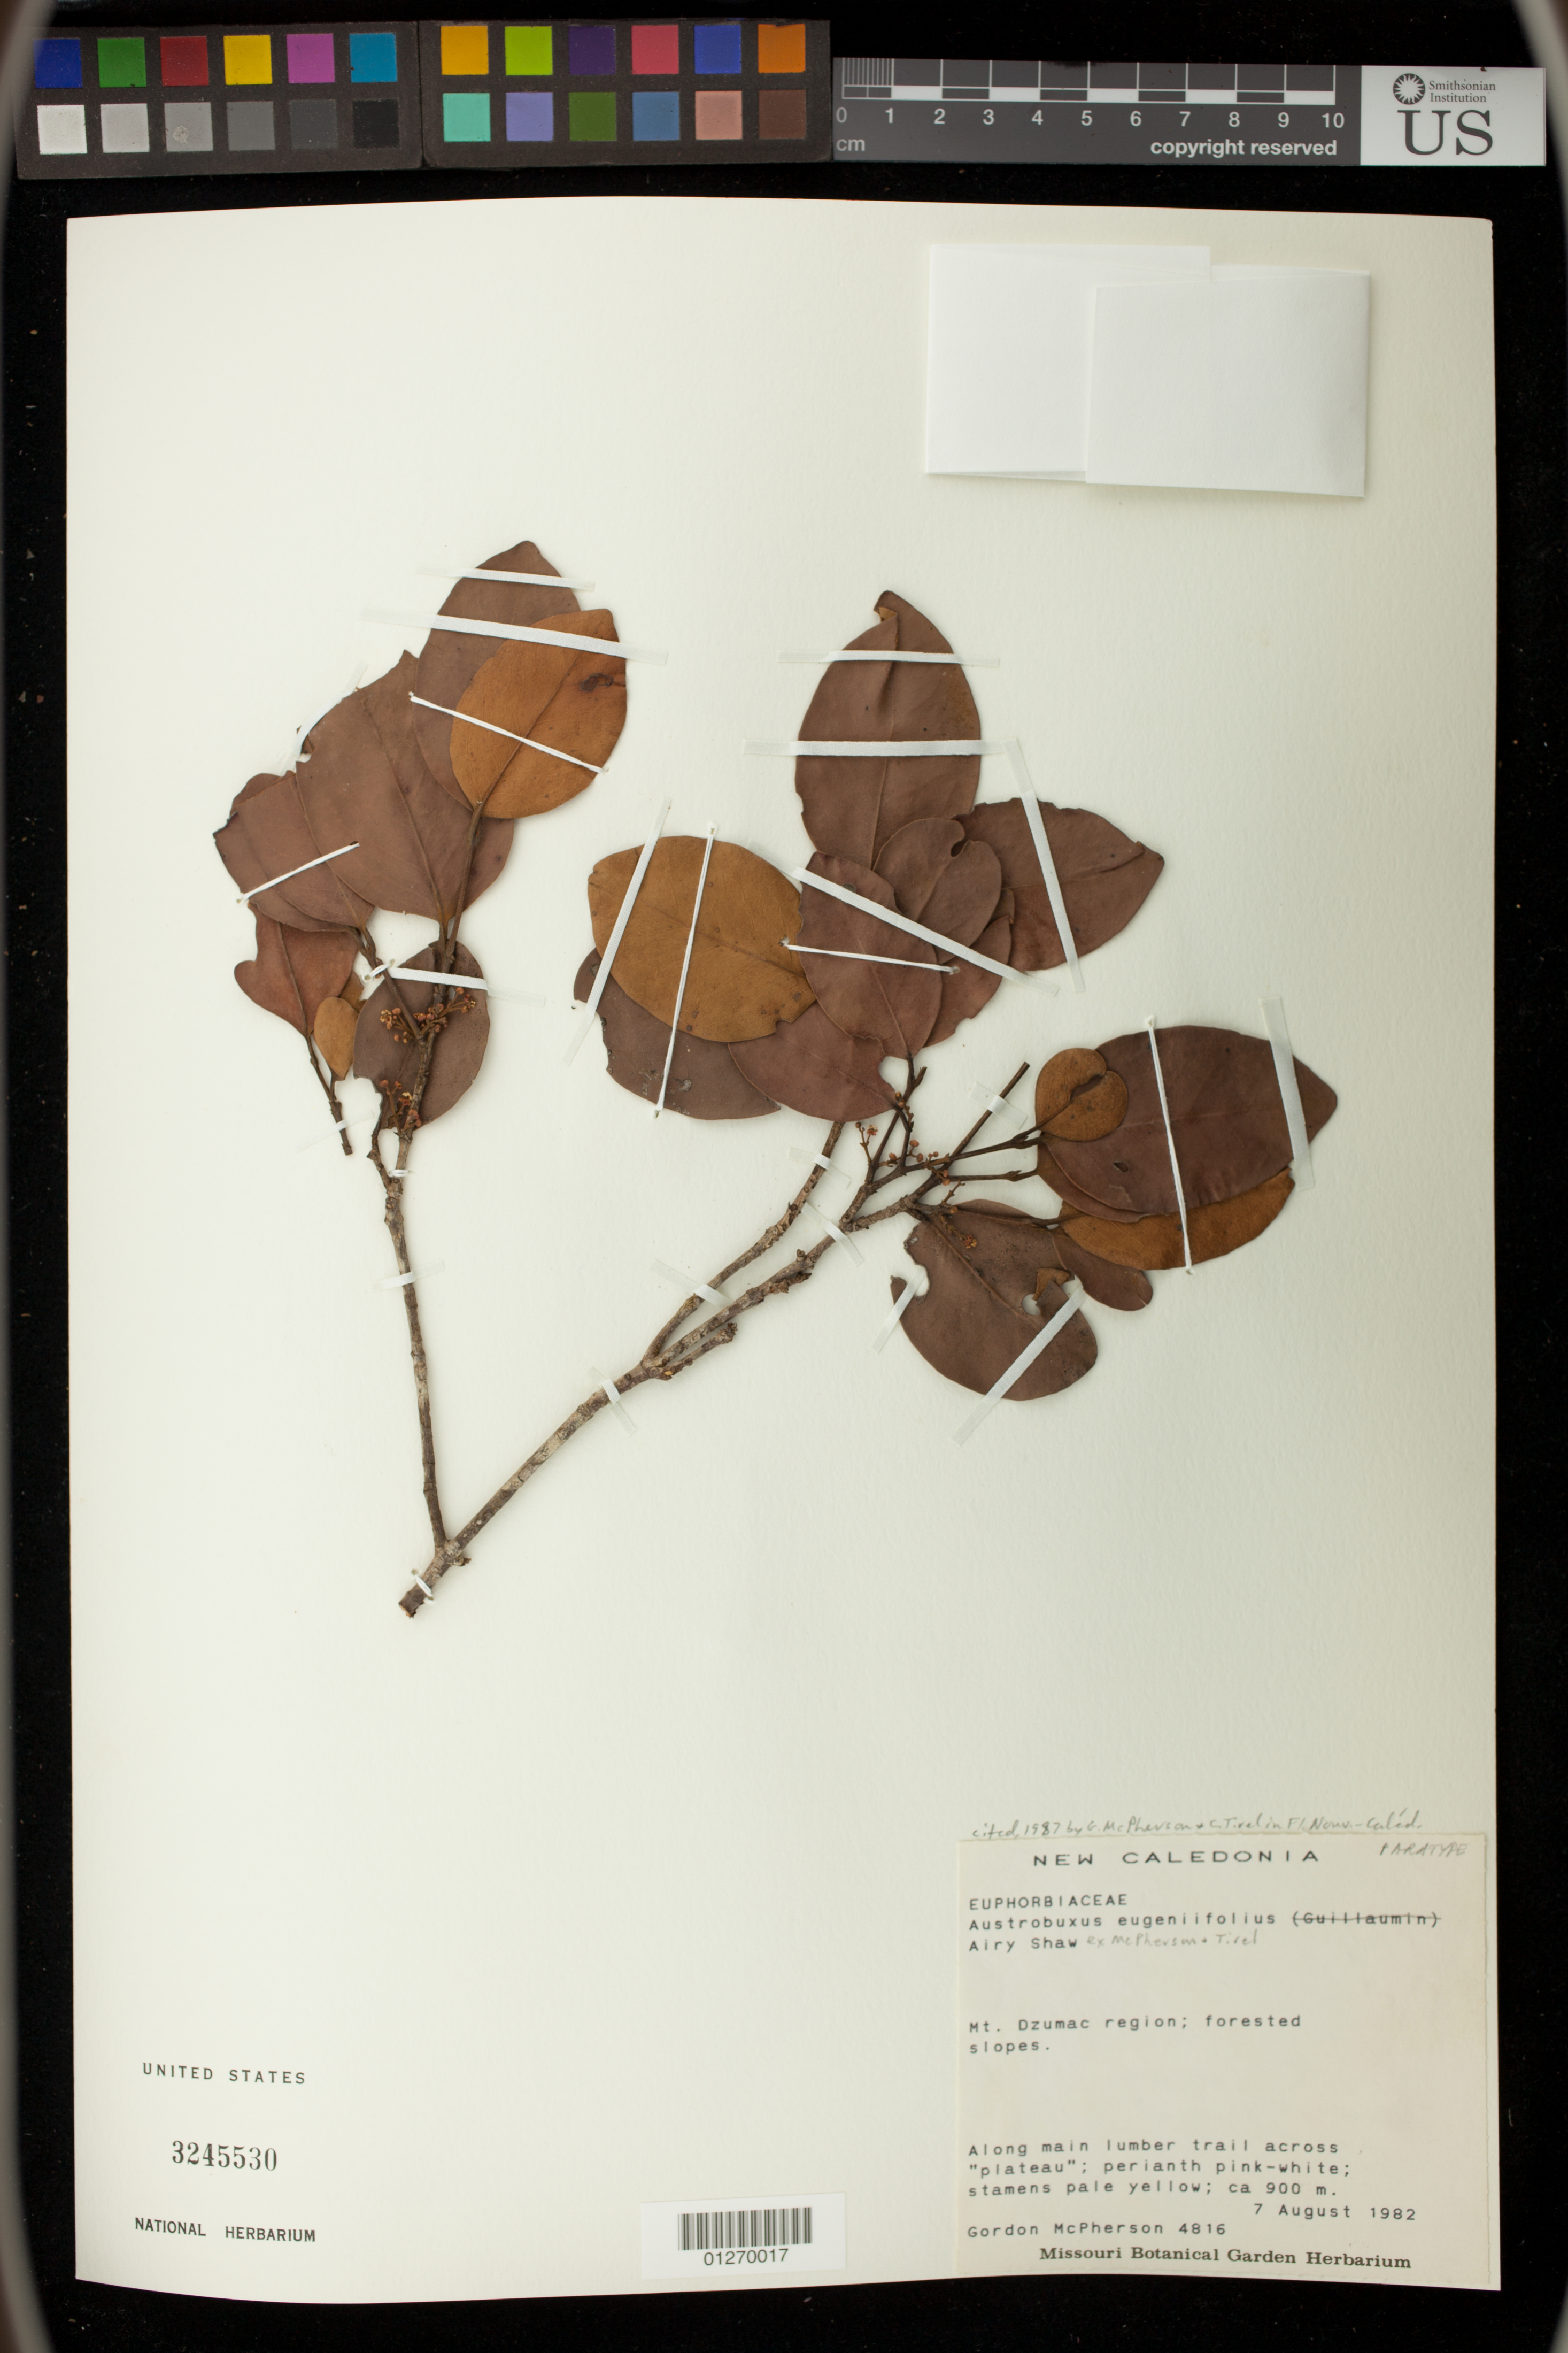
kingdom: Plantae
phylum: Tracheophyta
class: Magnoliopsida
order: Malpighiales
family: Picrodendraceae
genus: Austrobuxus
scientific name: Austrobuxus eugeniifolius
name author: Airy Shaw ex McPherson & Tirel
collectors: G. D. McPherson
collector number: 4816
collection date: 1982-08-07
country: New Caledonia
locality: Mt. Dzumac region; along main lumber trail across "plateau".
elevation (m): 900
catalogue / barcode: US 3245530